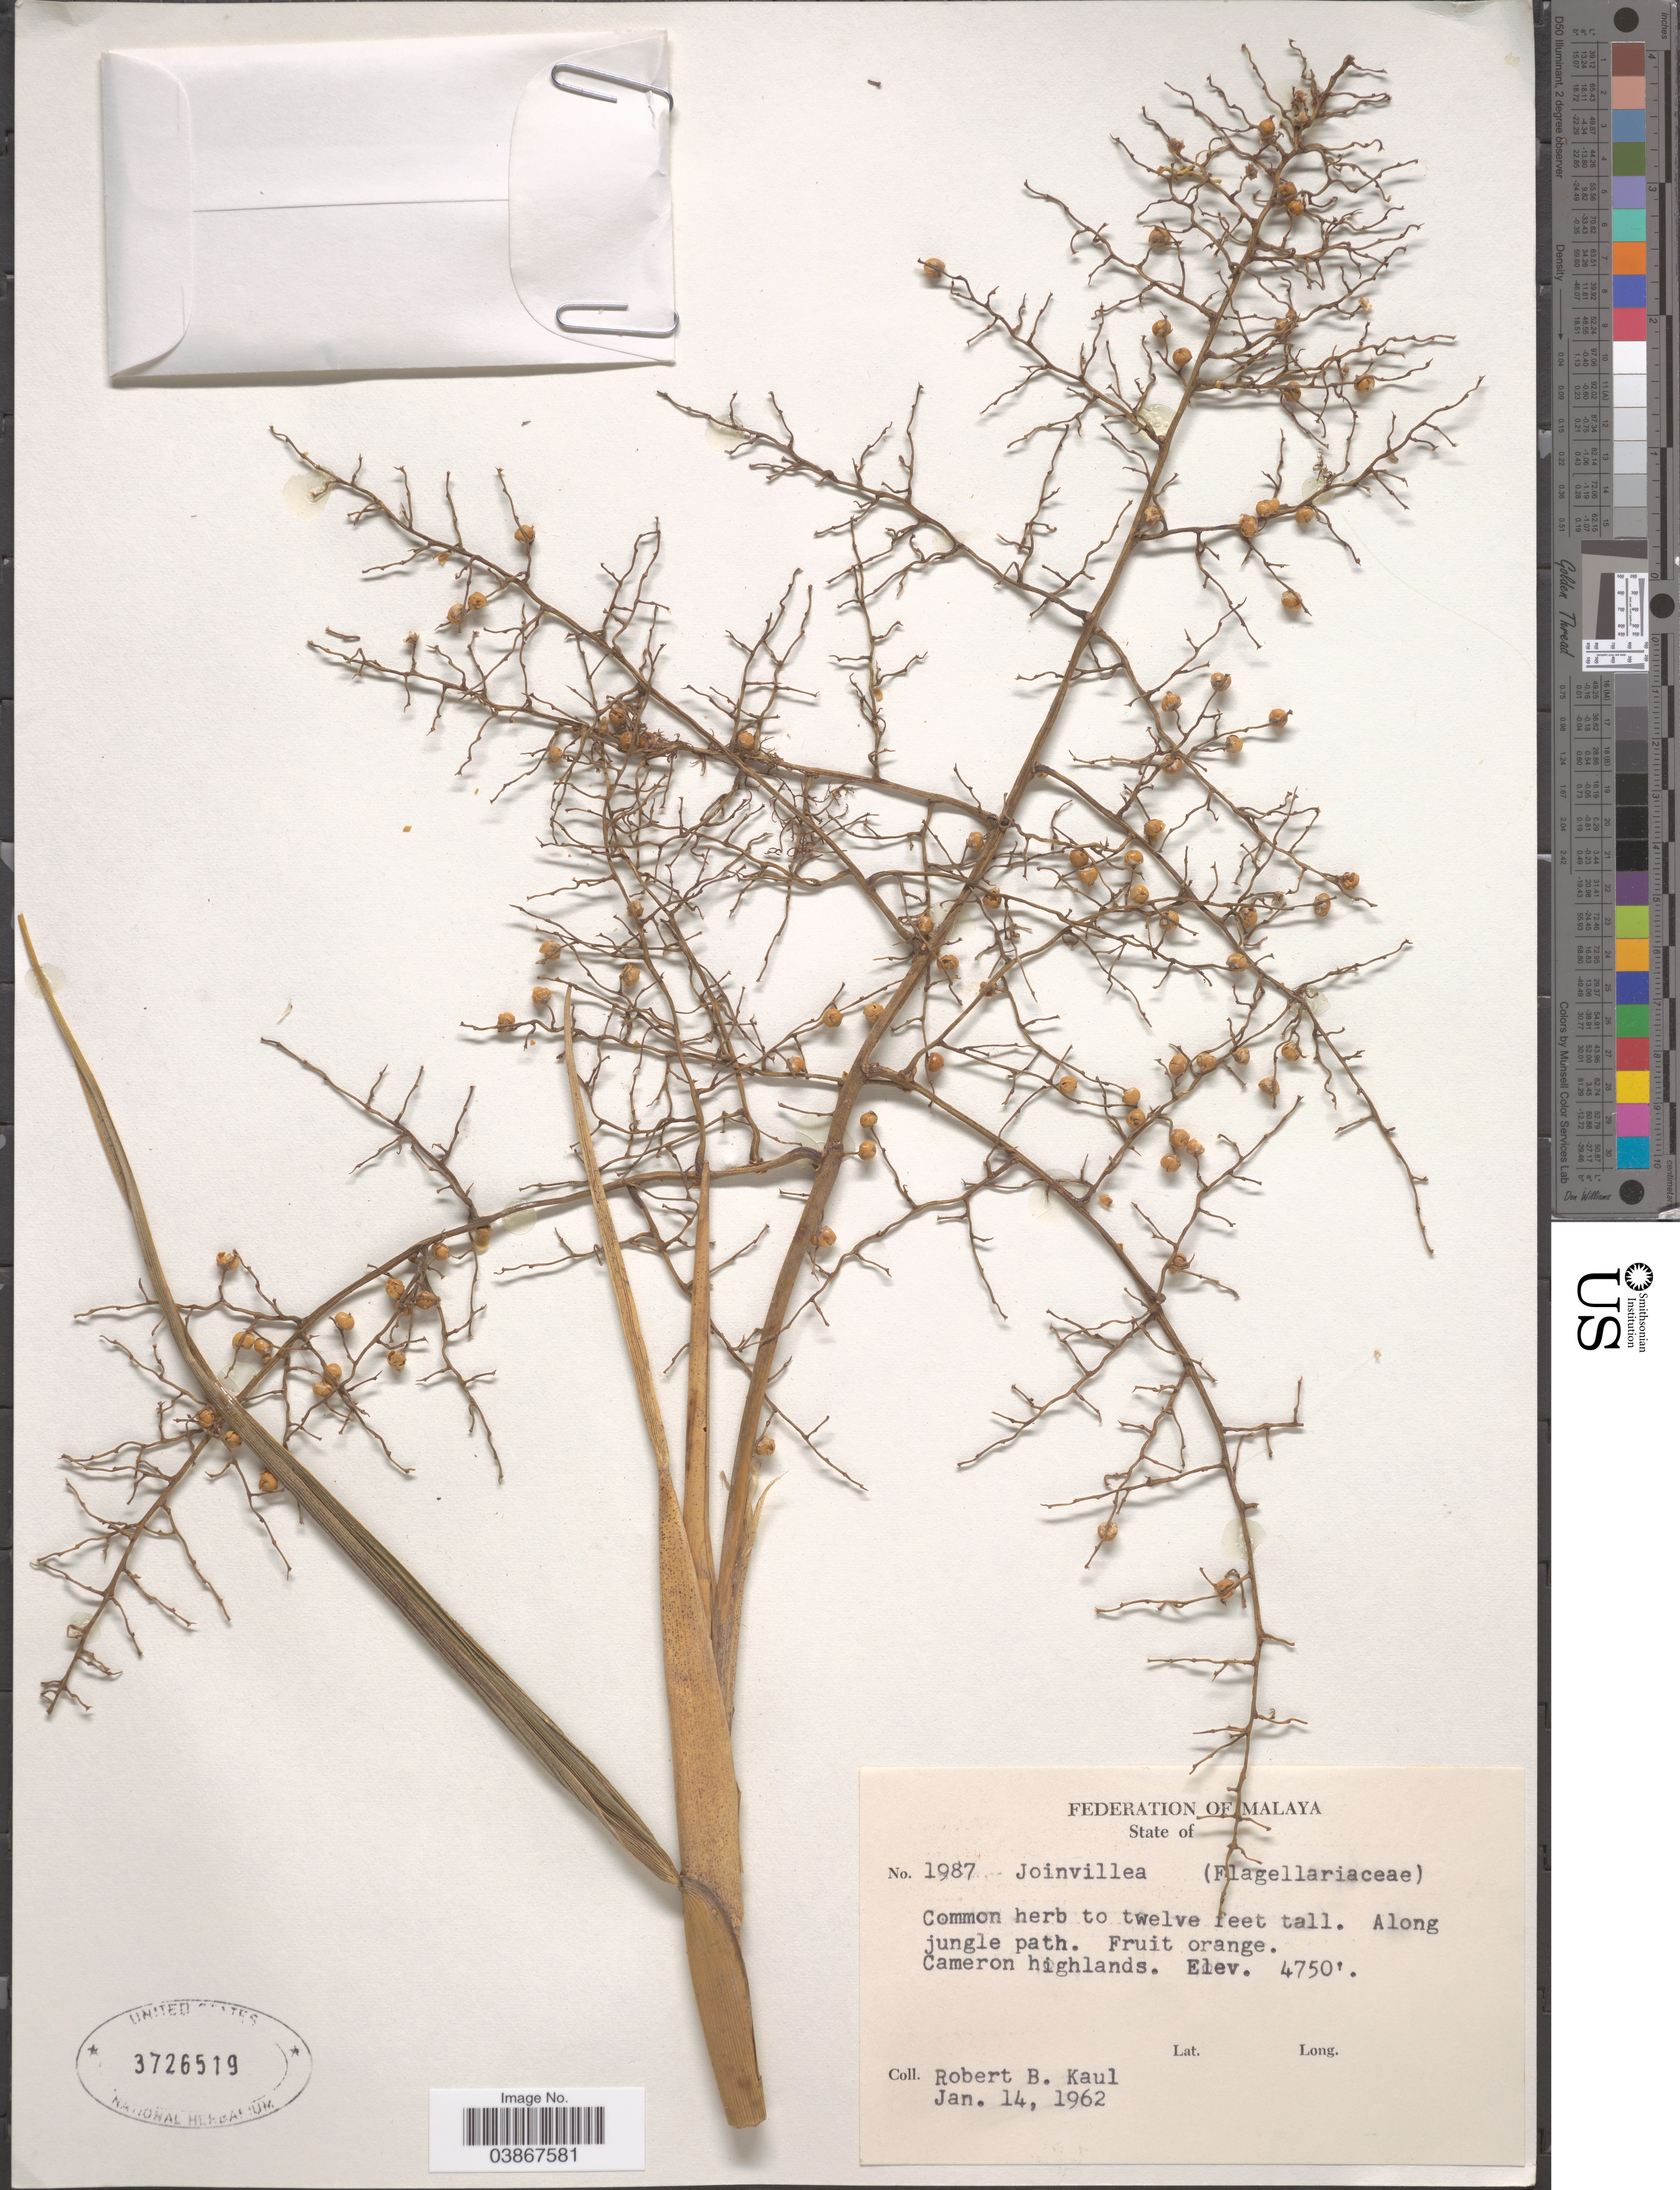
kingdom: Plantae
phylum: Tracheophyta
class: Liliopsida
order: Poales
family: Joinvilleaceae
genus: Joinvillea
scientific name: Joinvillea sp.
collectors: R. Kaul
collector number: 1987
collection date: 1962-01-14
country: Malaysia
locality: Federation of Malaya. Cameron highlands.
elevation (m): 1448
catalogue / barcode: US 3726519